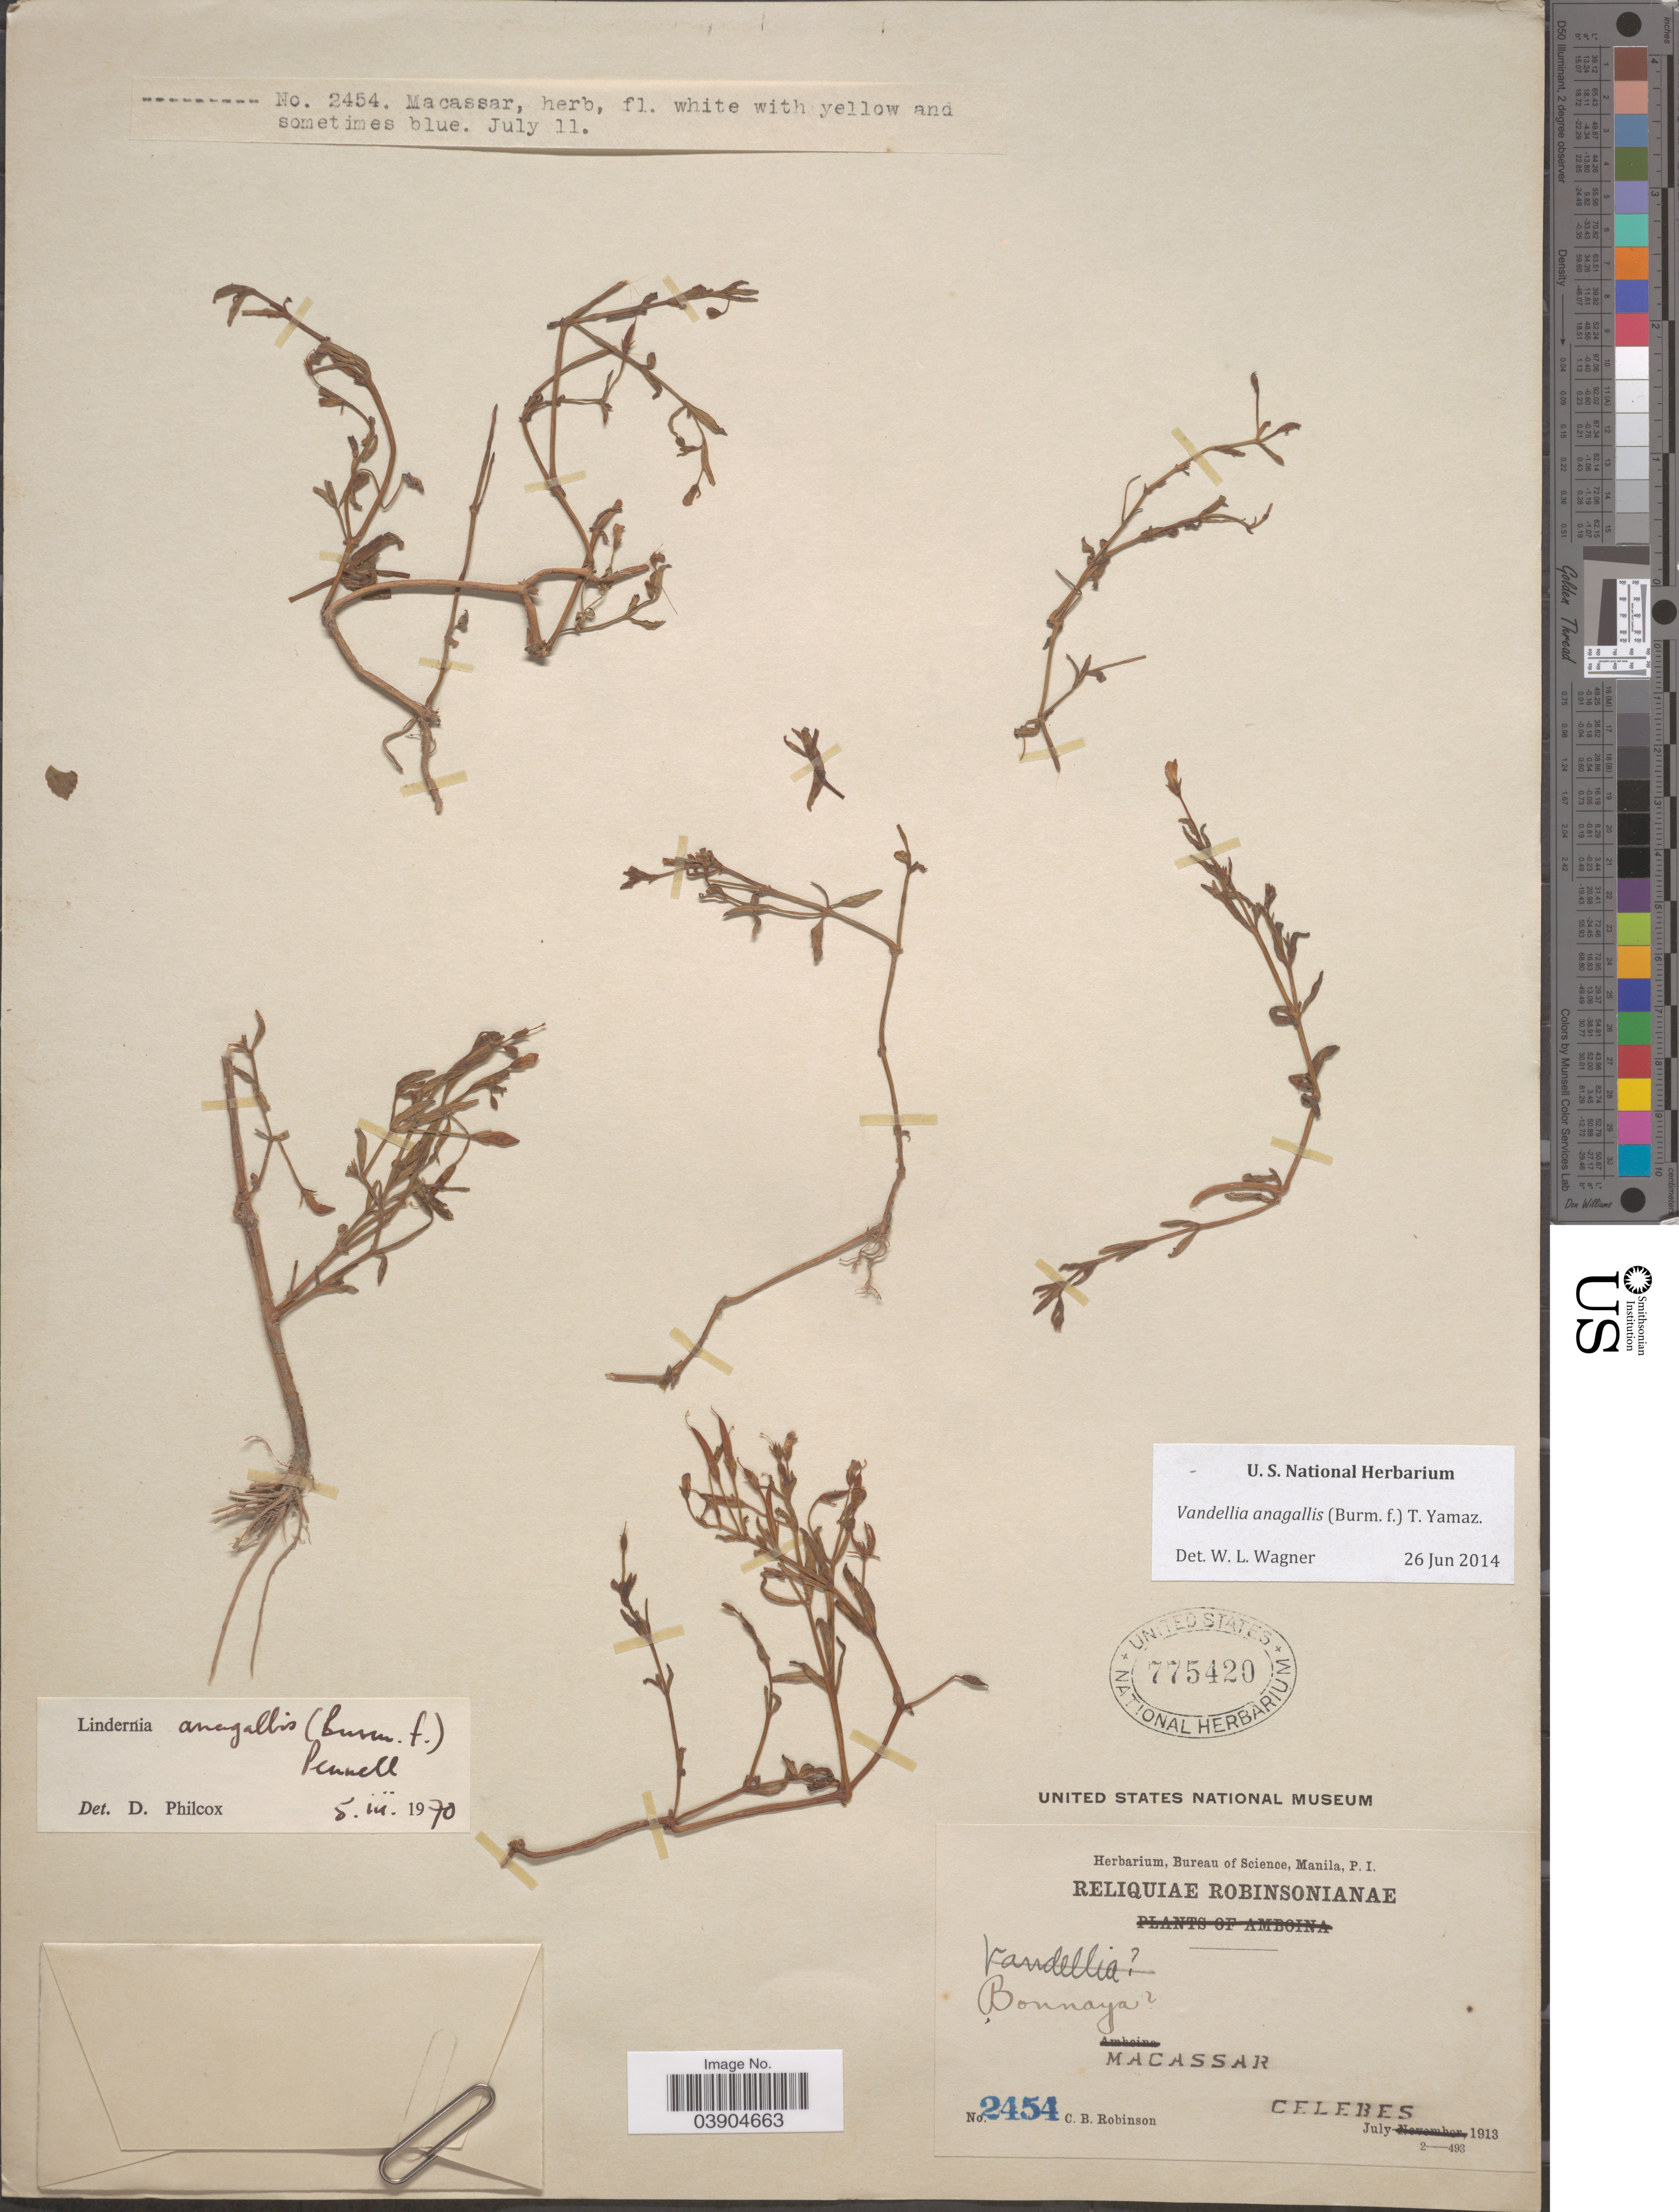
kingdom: Plantae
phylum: Tracheophyta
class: Magnoliopsida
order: Lamiales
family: Linderniaceae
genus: Lindernia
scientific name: Lindernia anagallis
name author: (Burm. f.) Pennell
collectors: C. Robinson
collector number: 2454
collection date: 1913-07-11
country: Indonesia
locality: Macassar. Celebes.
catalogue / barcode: US 775420